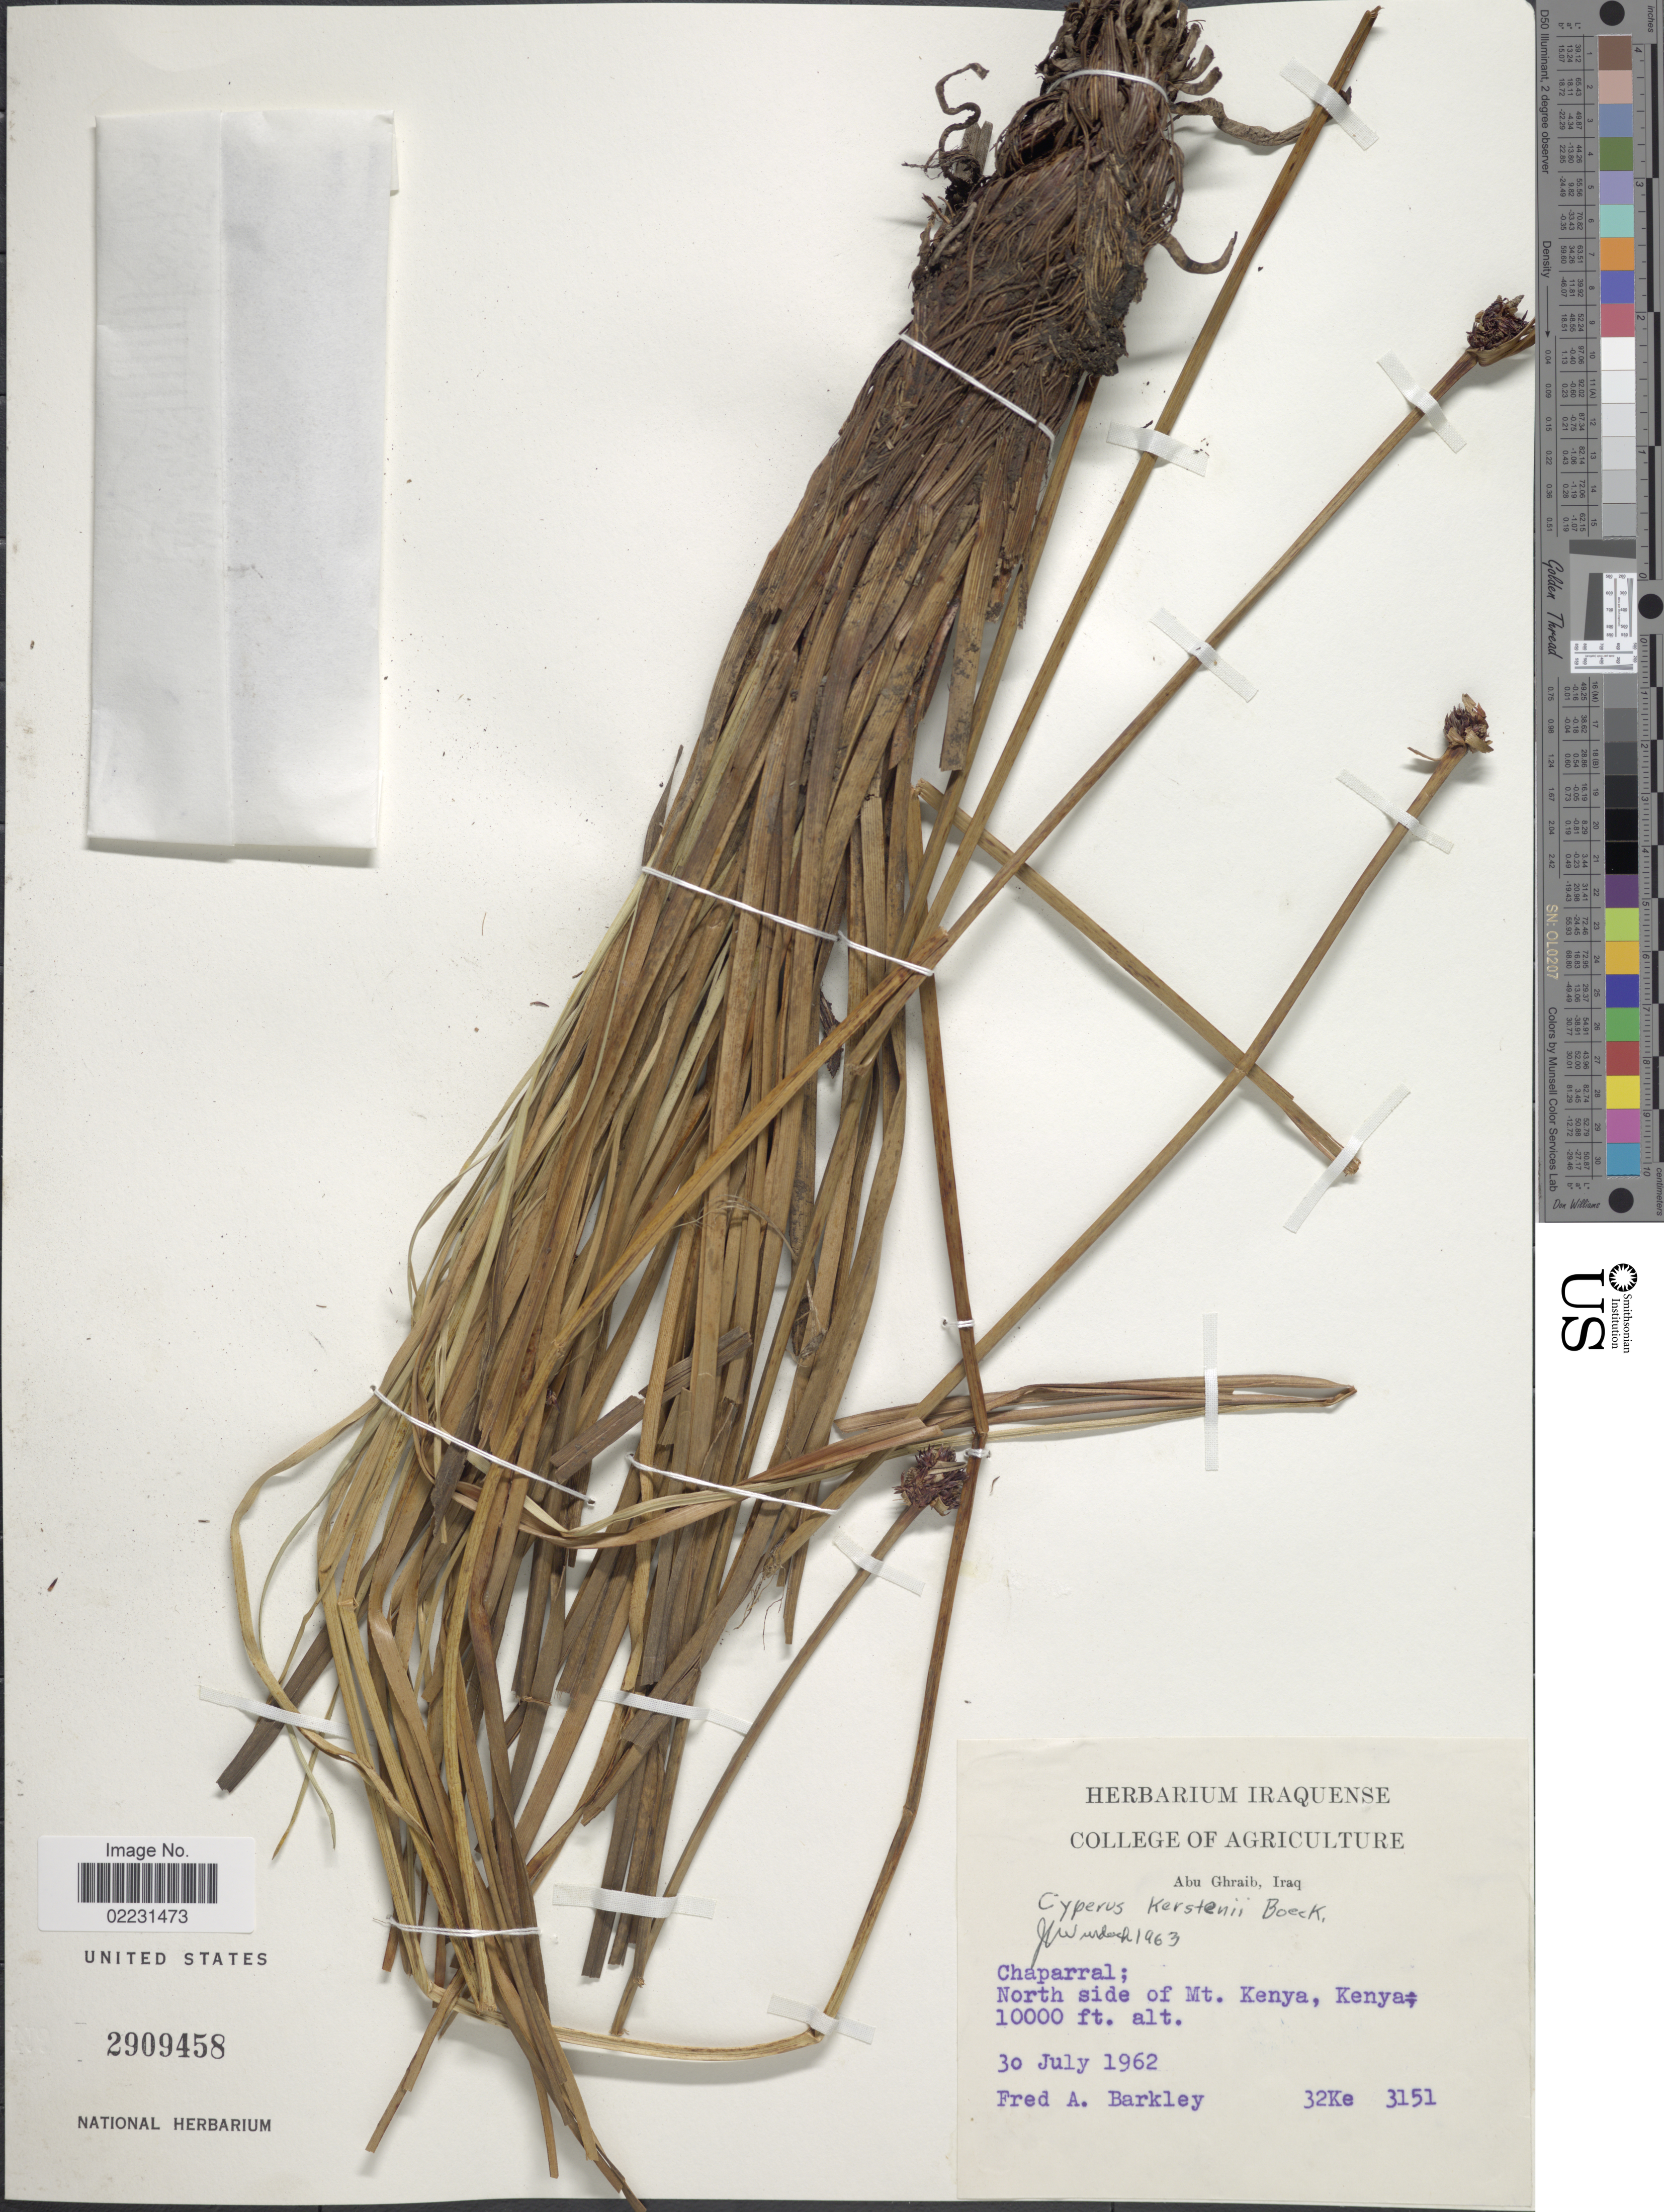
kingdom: Plantae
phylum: Tracheophyta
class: Liliopsida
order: Poales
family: Cyperaceae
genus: Cyperus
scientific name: Cyperus kerstenii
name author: Boeckeler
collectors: F. A. Barkley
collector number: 32Ke3151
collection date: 1962-07-30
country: Kenya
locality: Chaparral; north side of Mt. Kenya, Kenya.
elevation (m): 3048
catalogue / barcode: US 2909458